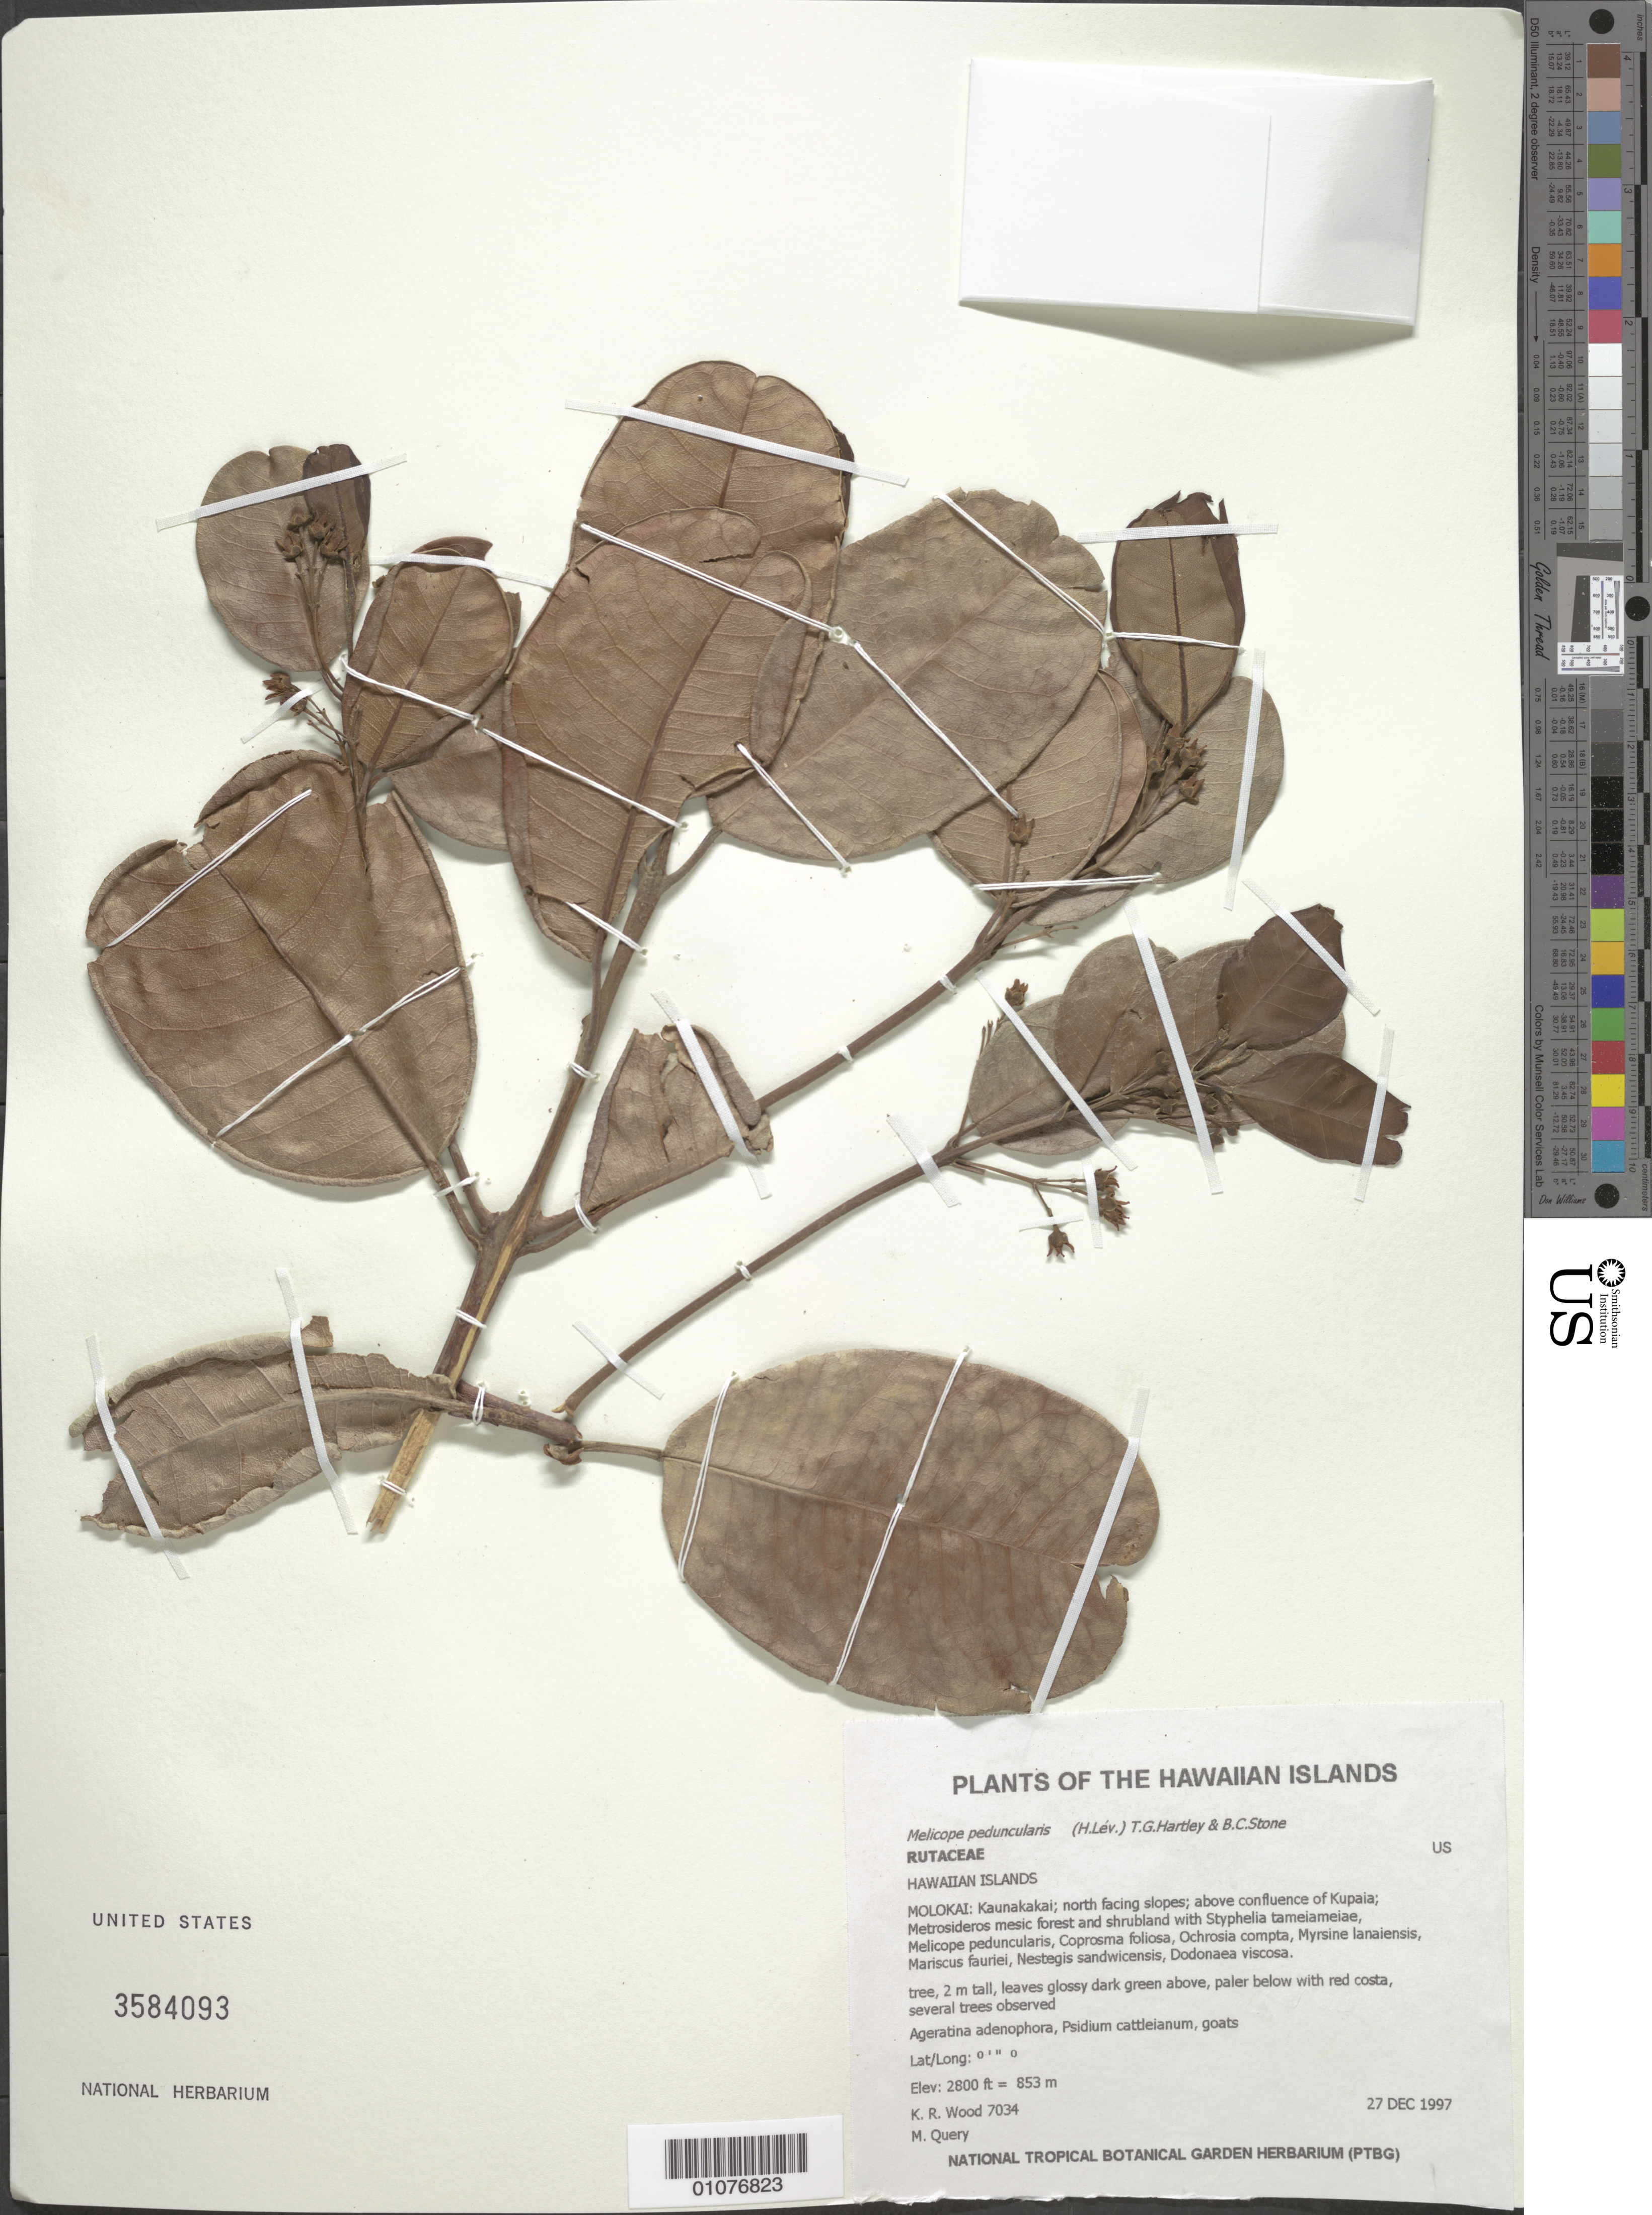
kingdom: Plantae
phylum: Tracheophyta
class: Magnoliopsida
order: Sapindales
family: Rutaceae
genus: Melicope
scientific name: Melicope peduncularis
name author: (H. Lév.) T.G. Hartley & B.C. Stone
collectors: K. R. Wood & M. Query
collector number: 7034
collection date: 1997-12-27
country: United States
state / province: Hawaii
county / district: Maui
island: Moloka'i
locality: Kuanakakai; N facing slopes; above confluence of Kupaia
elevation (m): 853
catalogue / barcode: US 3584093